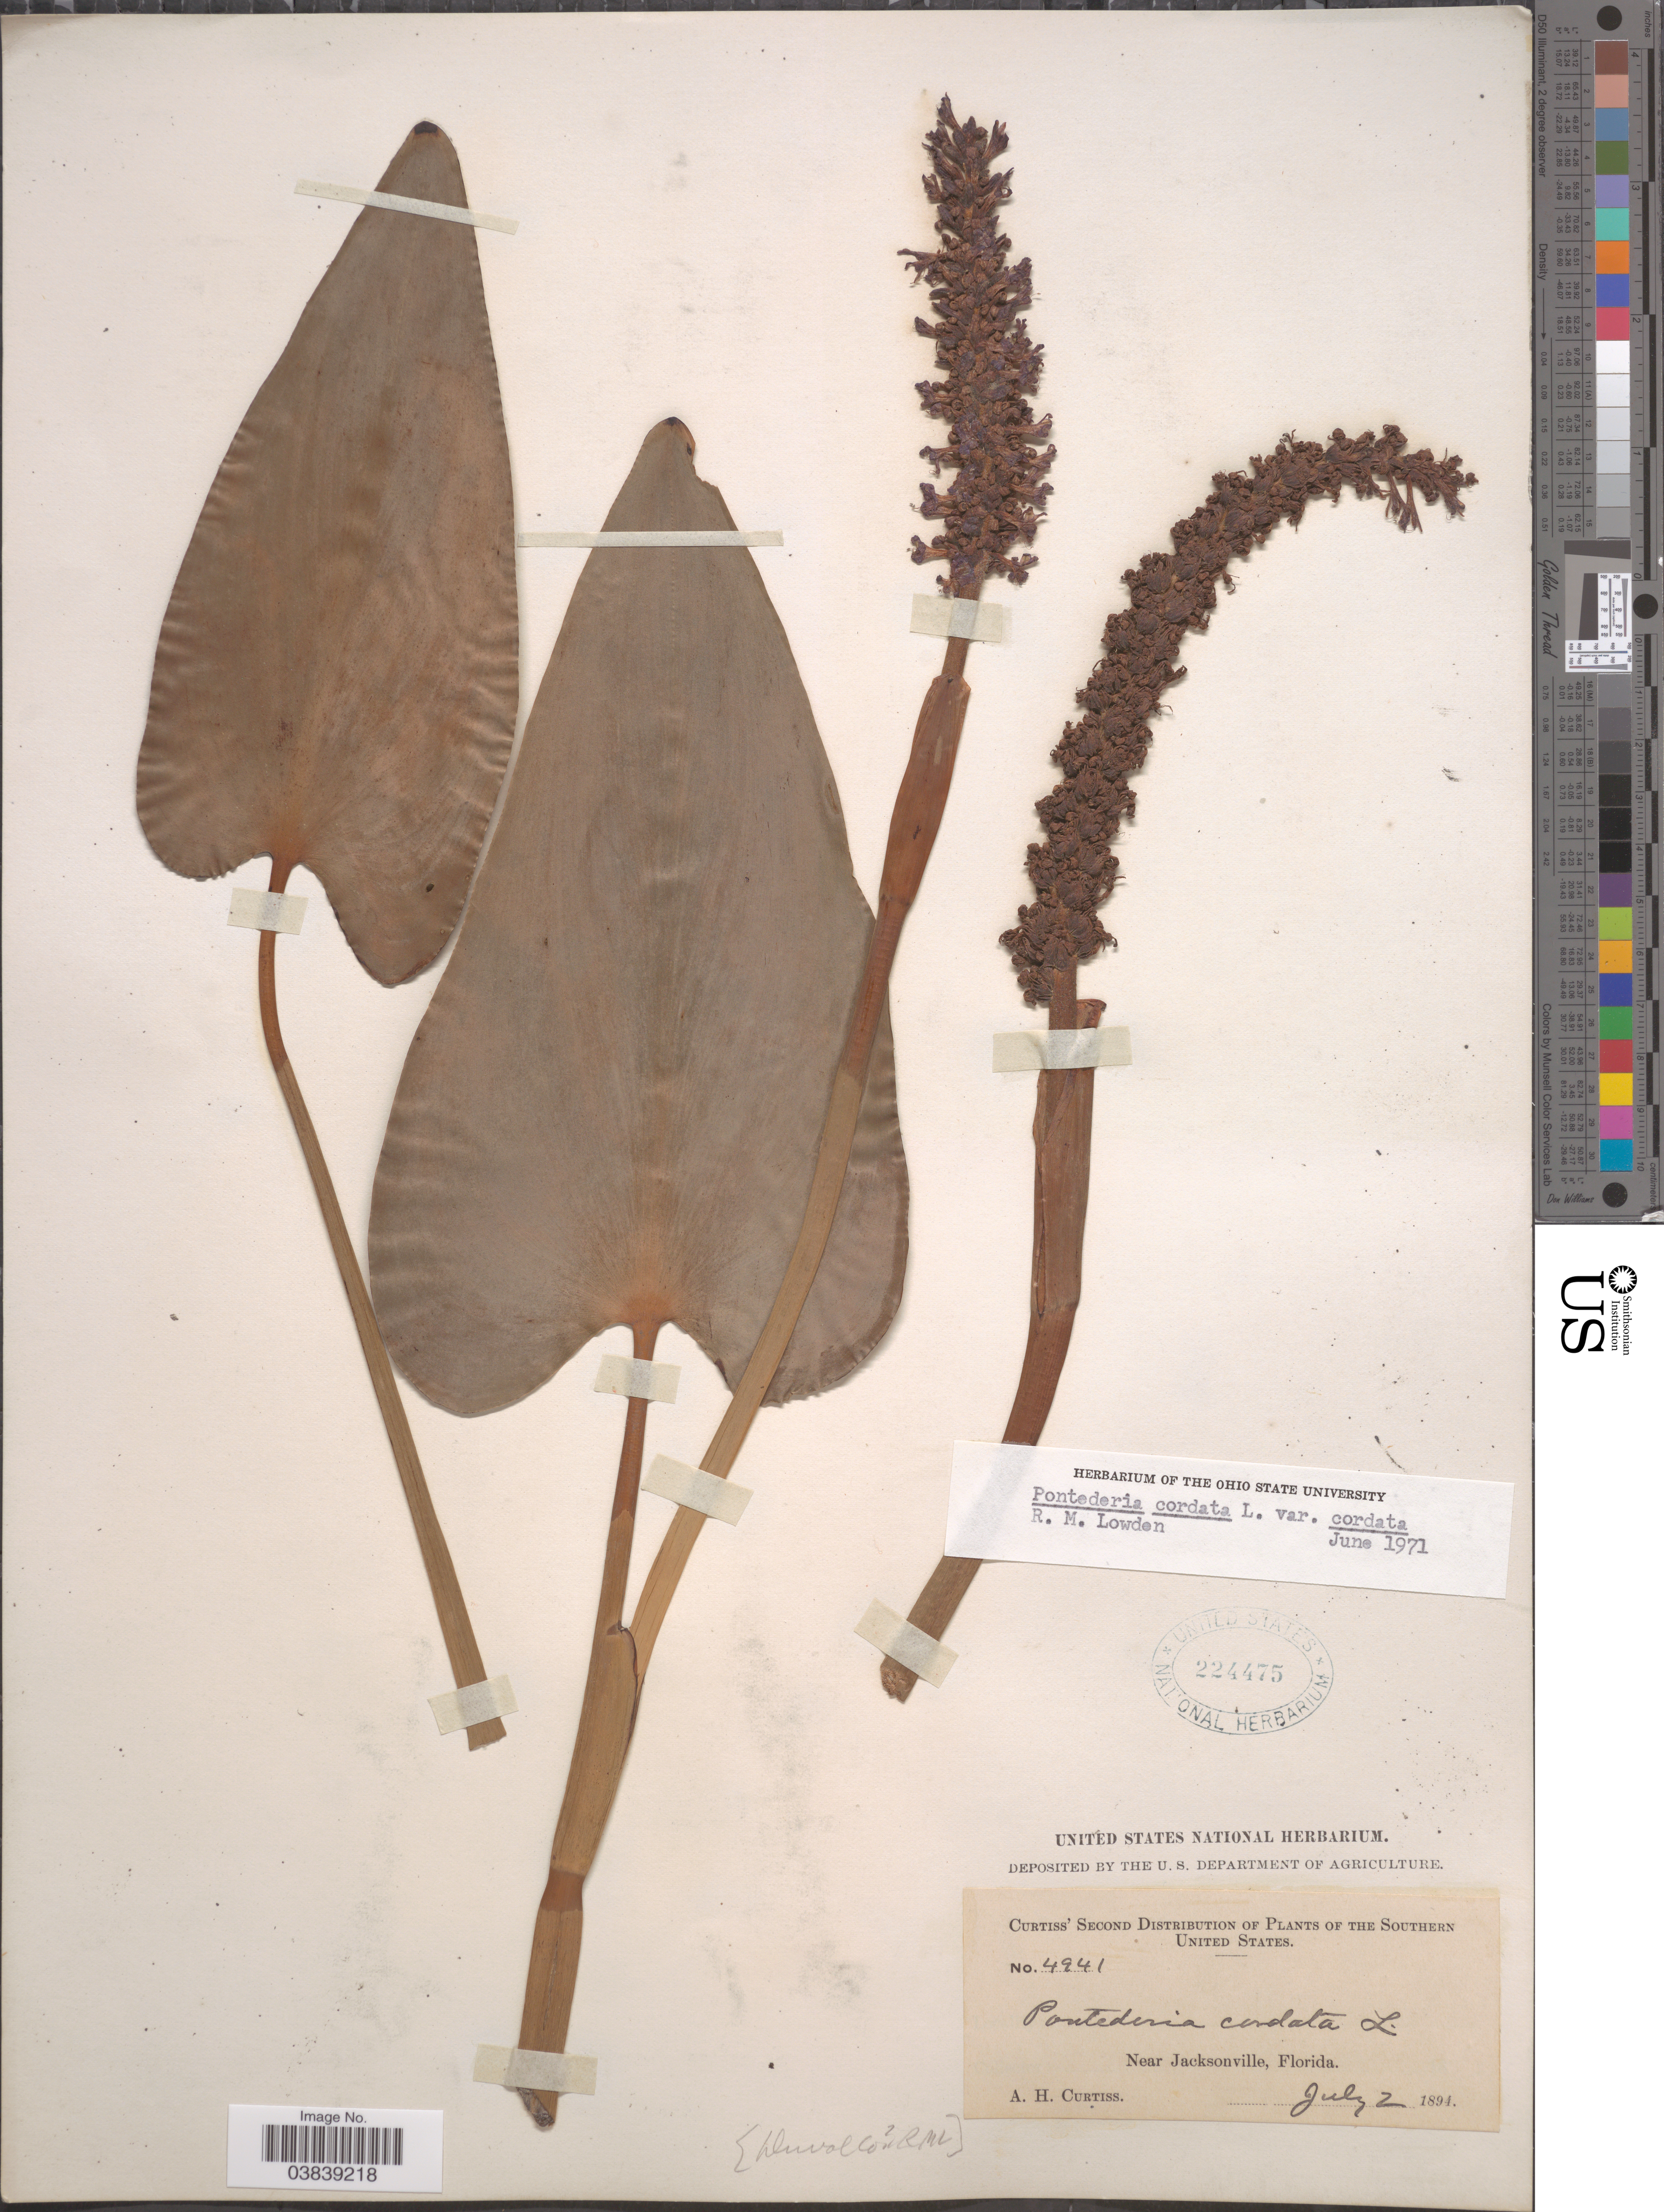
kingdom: Plantae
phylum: Tracheophyta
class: Liliopsida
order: Commelinales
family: Pontederiaceae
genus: Pontederia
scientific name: Pontederia cordata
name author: L.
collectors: A. H. Curtiss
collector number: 4941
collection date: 1894-07-02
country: United States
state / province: Florida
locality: The Southern United States. Near Jacksonville. Duval Co.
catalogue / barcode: US 224475